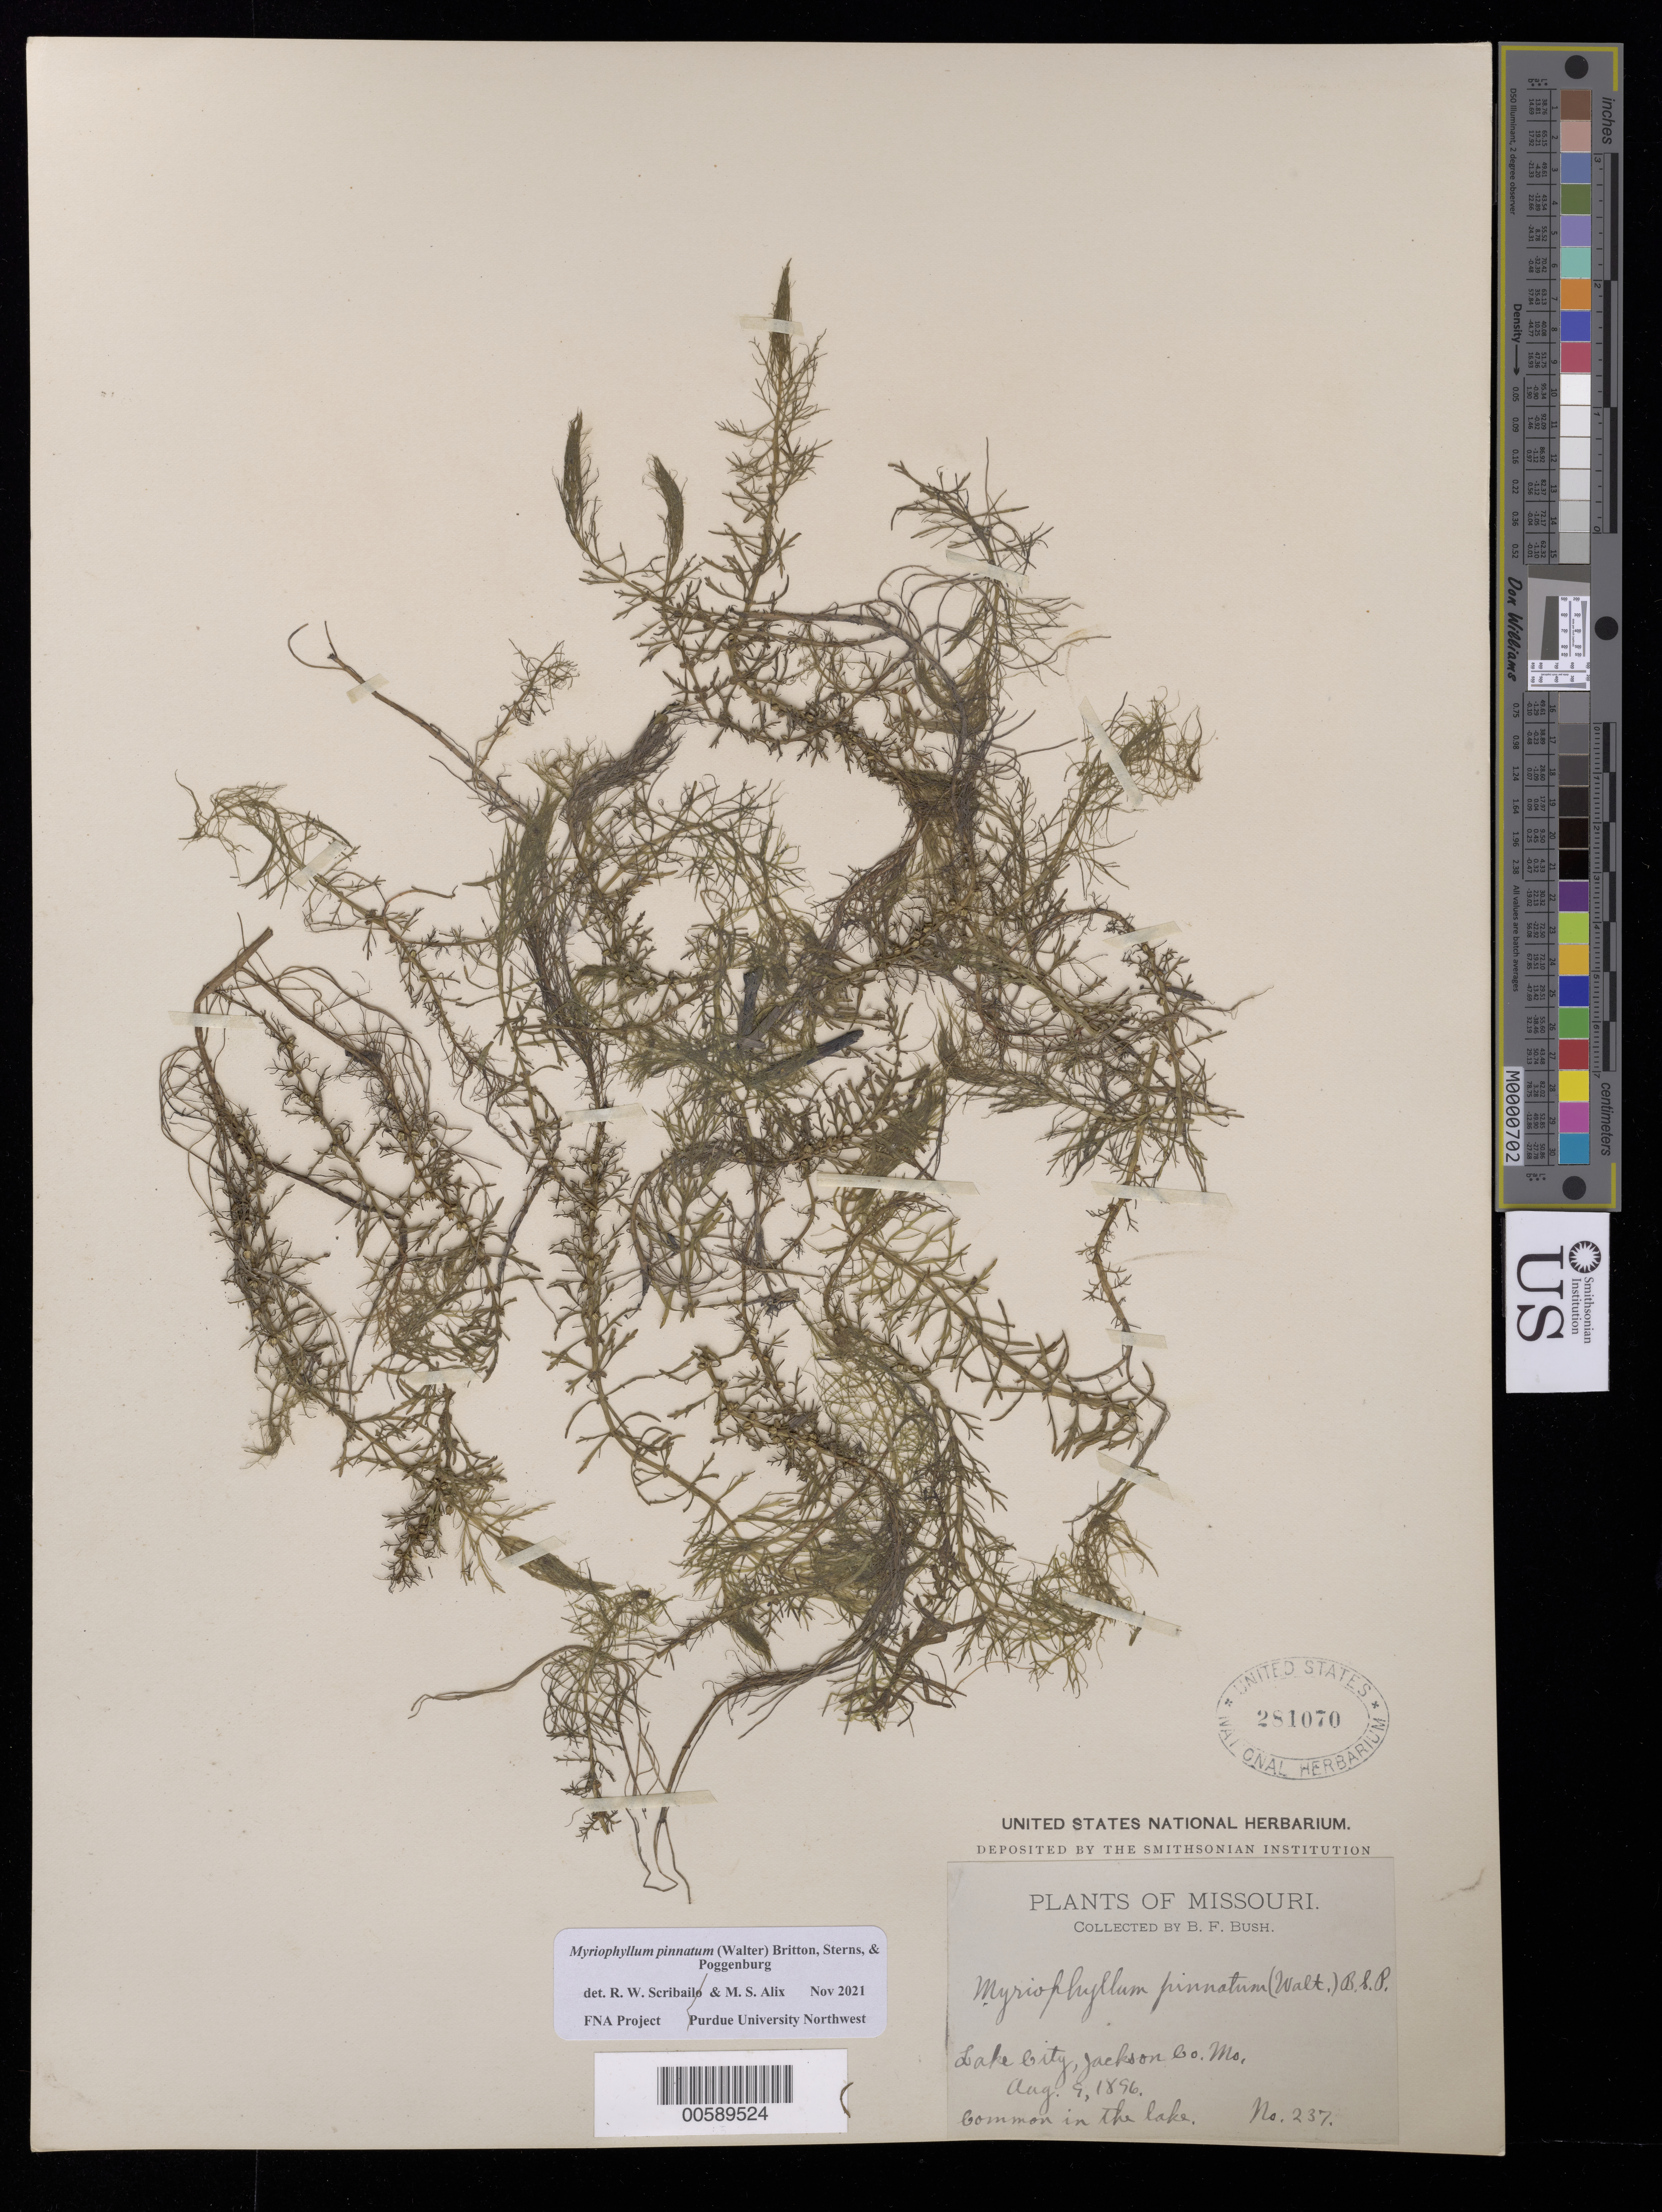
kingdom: Plantae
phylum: Tracheophyta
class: Magnoliopsida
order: Saxifragales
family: Haloragaceae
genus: Myriophyllum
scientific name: Myriophyllum pinnatum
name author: (Walter) Britton, Stearns & Poggenb.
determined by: Scribailo, R. W.; Alix, M. S.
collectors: B. F. Bush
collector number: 237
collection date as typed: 09 Aug 1896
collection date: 1896-08-09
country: United States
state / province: Missouri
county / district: Jackson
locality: Lake City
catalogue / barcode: US 281070